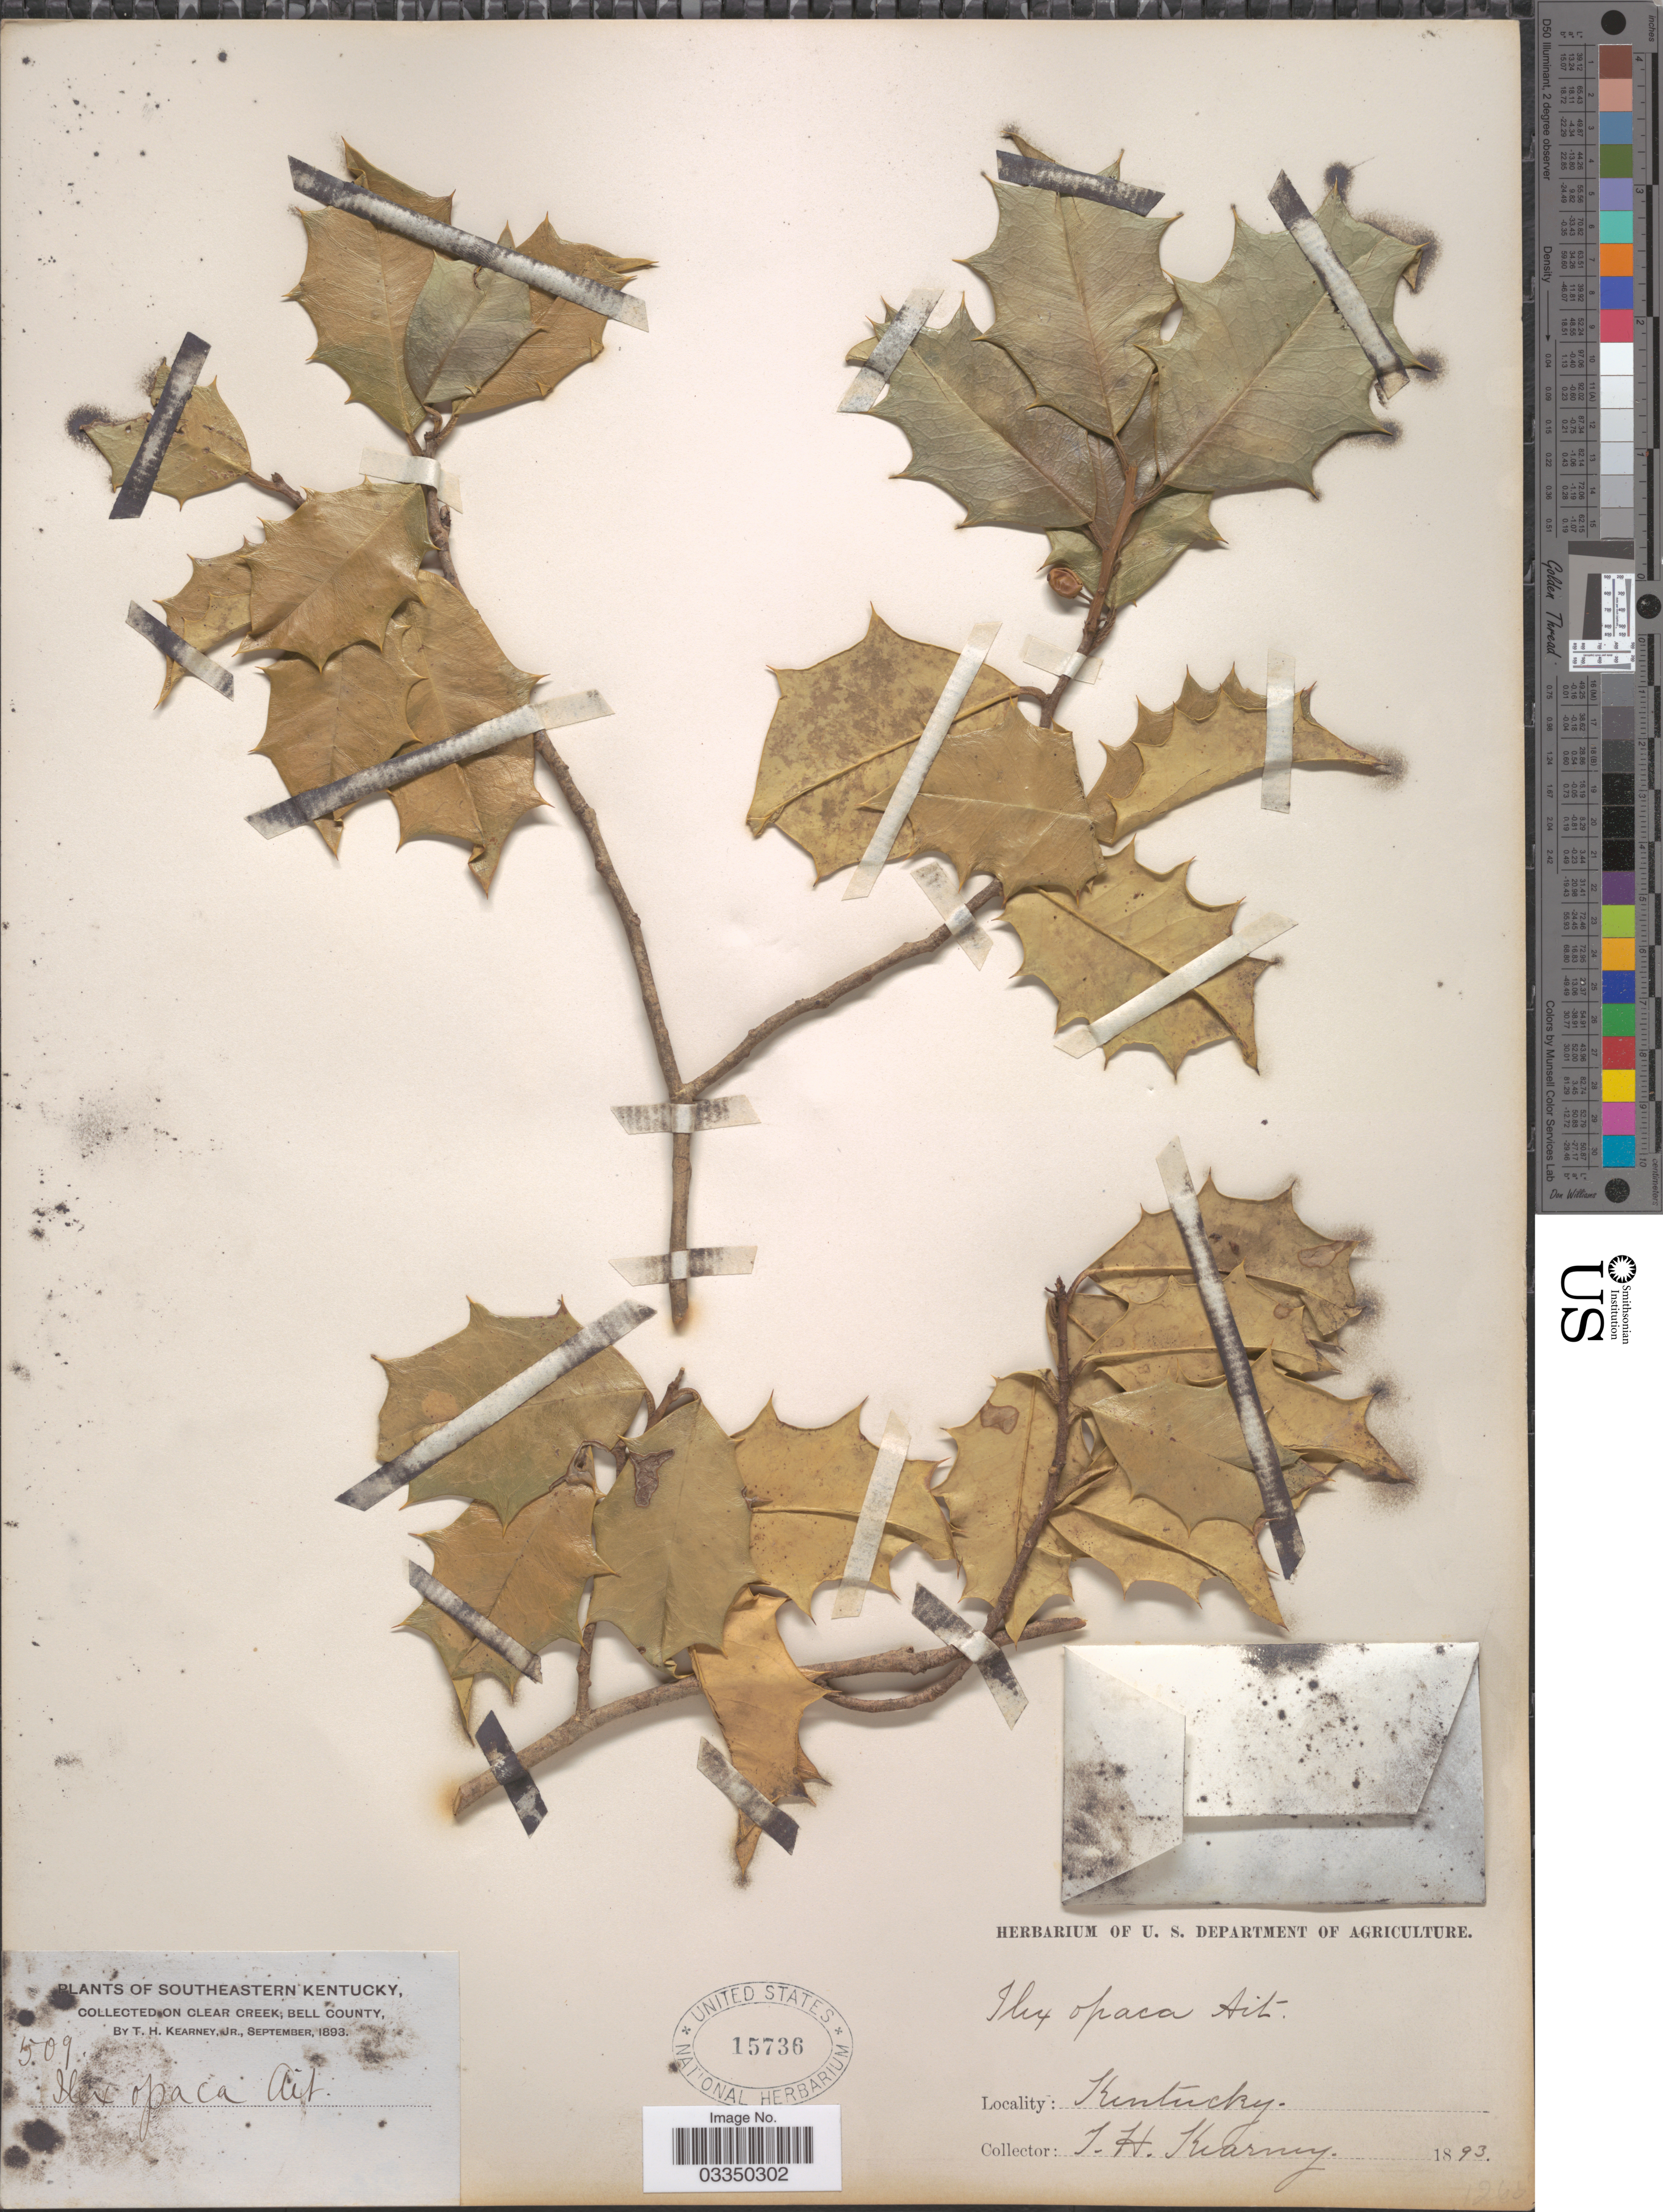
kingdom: Plantae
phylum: Tracheophyta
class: Magnoliopsida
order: Aquifoliales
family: Aquifoliaceae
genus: Ilex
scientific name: Ilex opaca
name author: Aiton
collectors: T. H. Kearney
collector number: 509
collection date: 1893-09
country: United States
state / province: Kentucky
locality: Southeastern Kentucky. Clear Creek, Bell County.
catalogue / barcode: US 15736